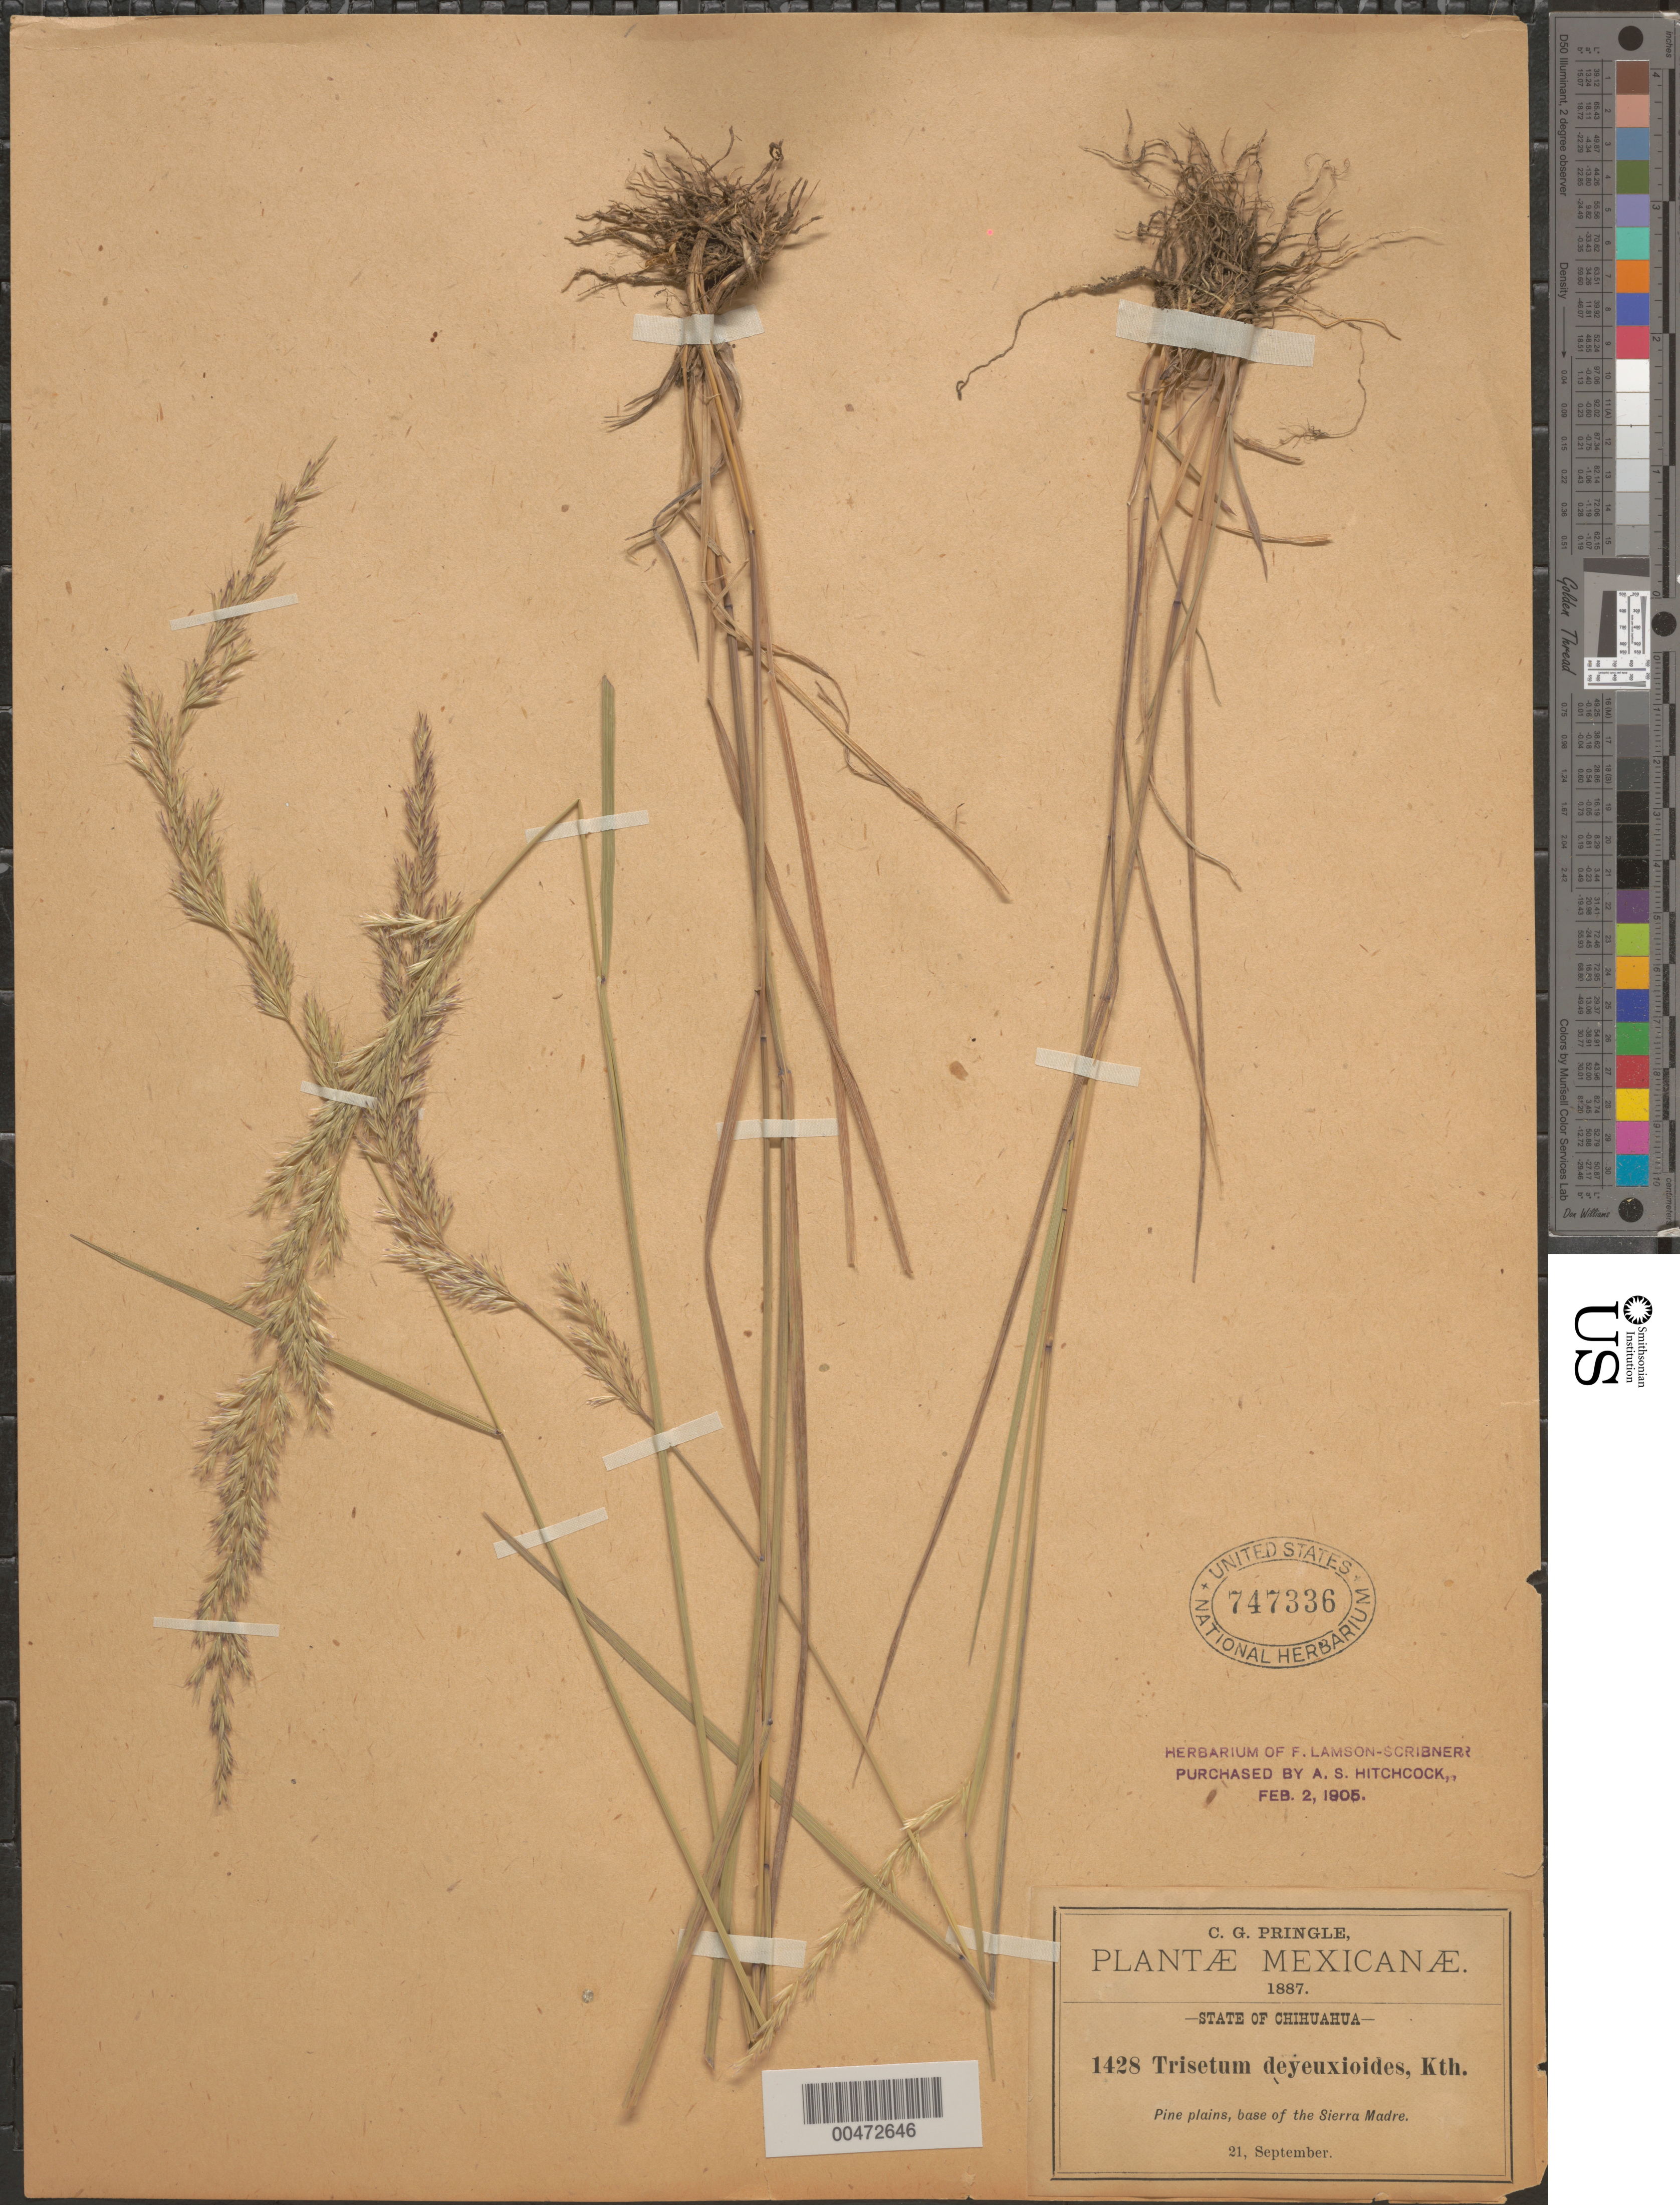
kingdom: Plantae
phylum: Tracheophyta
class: Liliopsida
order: Poales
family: Poaceae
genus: Trisetum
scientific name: Trisetum deyeuxioides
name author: (Kunth) Kunth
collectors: C. G. Pringle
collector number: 1428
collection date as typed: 21 Sep 1887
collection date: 1887-09-21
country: Mexico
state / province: Chihuahua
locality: Base of Sierra Madre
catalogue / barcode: US 747336